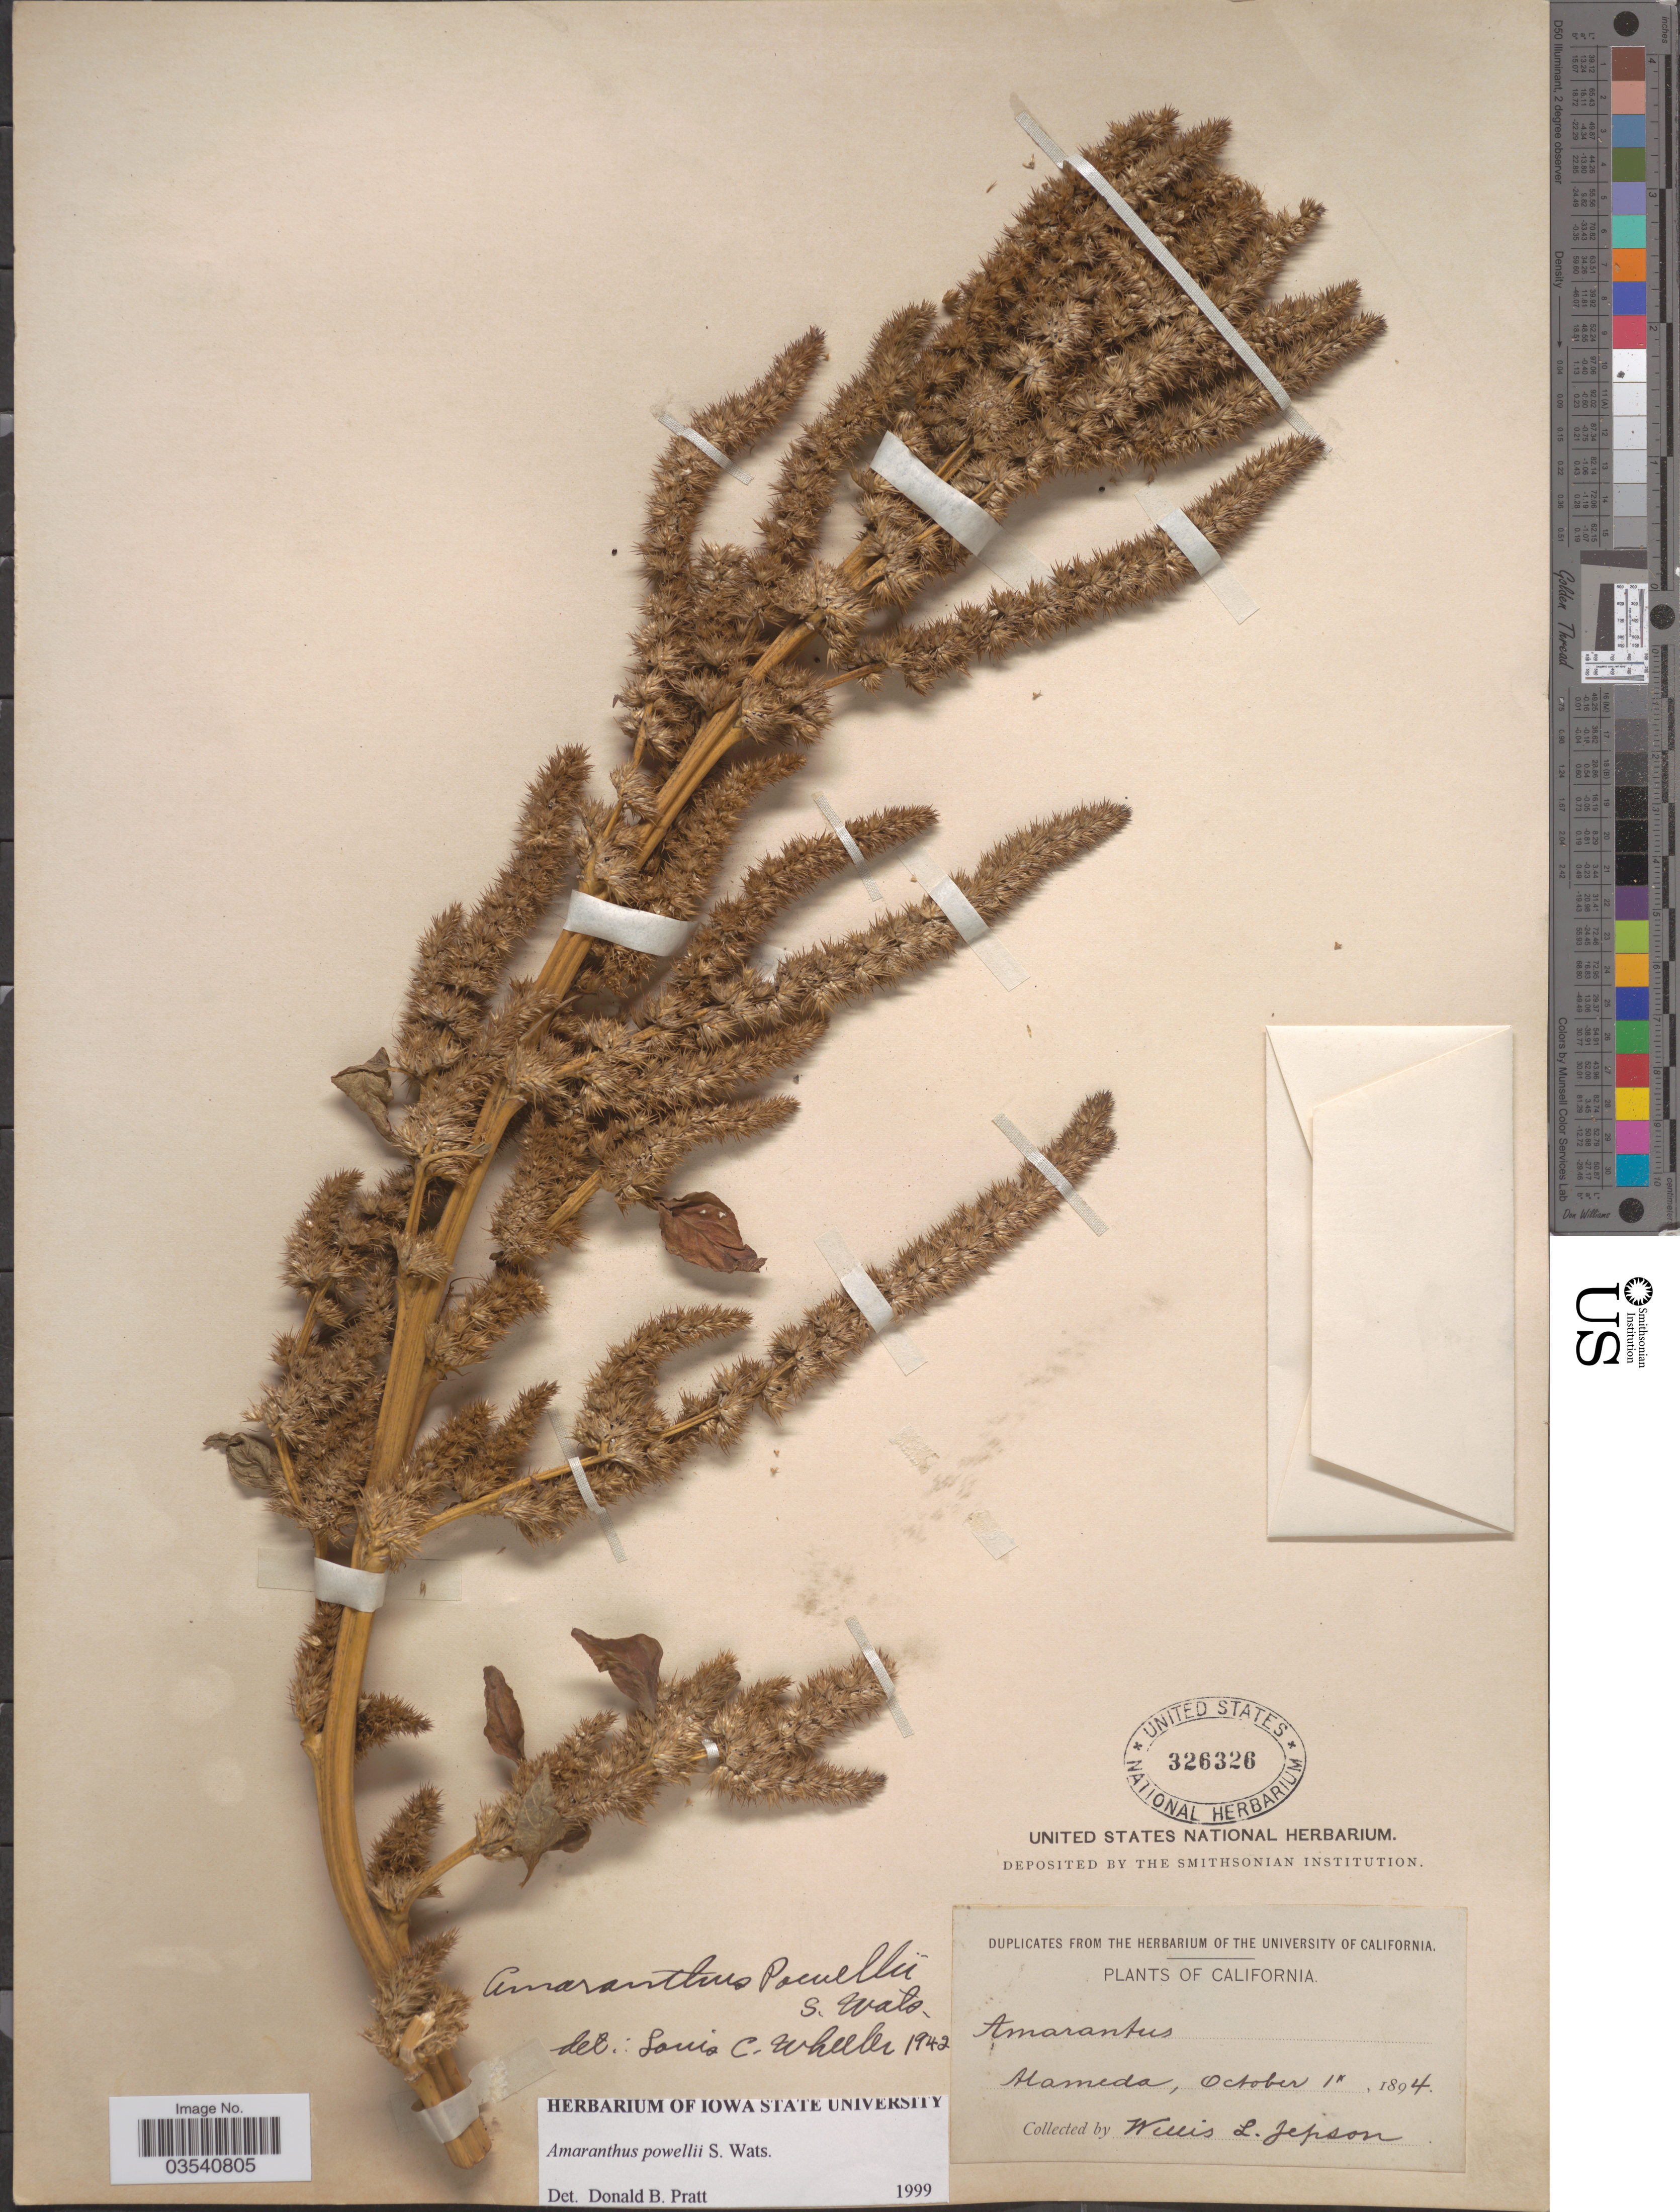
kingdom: Plantae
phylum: Tracheophyta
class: Magnoliopsida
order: Caryophyllales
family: Amaranthaceae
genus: Amaranthus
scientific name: Amaranthus powellii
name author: S. Watson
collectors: W. L. Jepson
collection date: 1894-10-01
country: United States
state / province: California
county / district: Alameda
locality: Alameda.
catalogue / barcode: US 326326